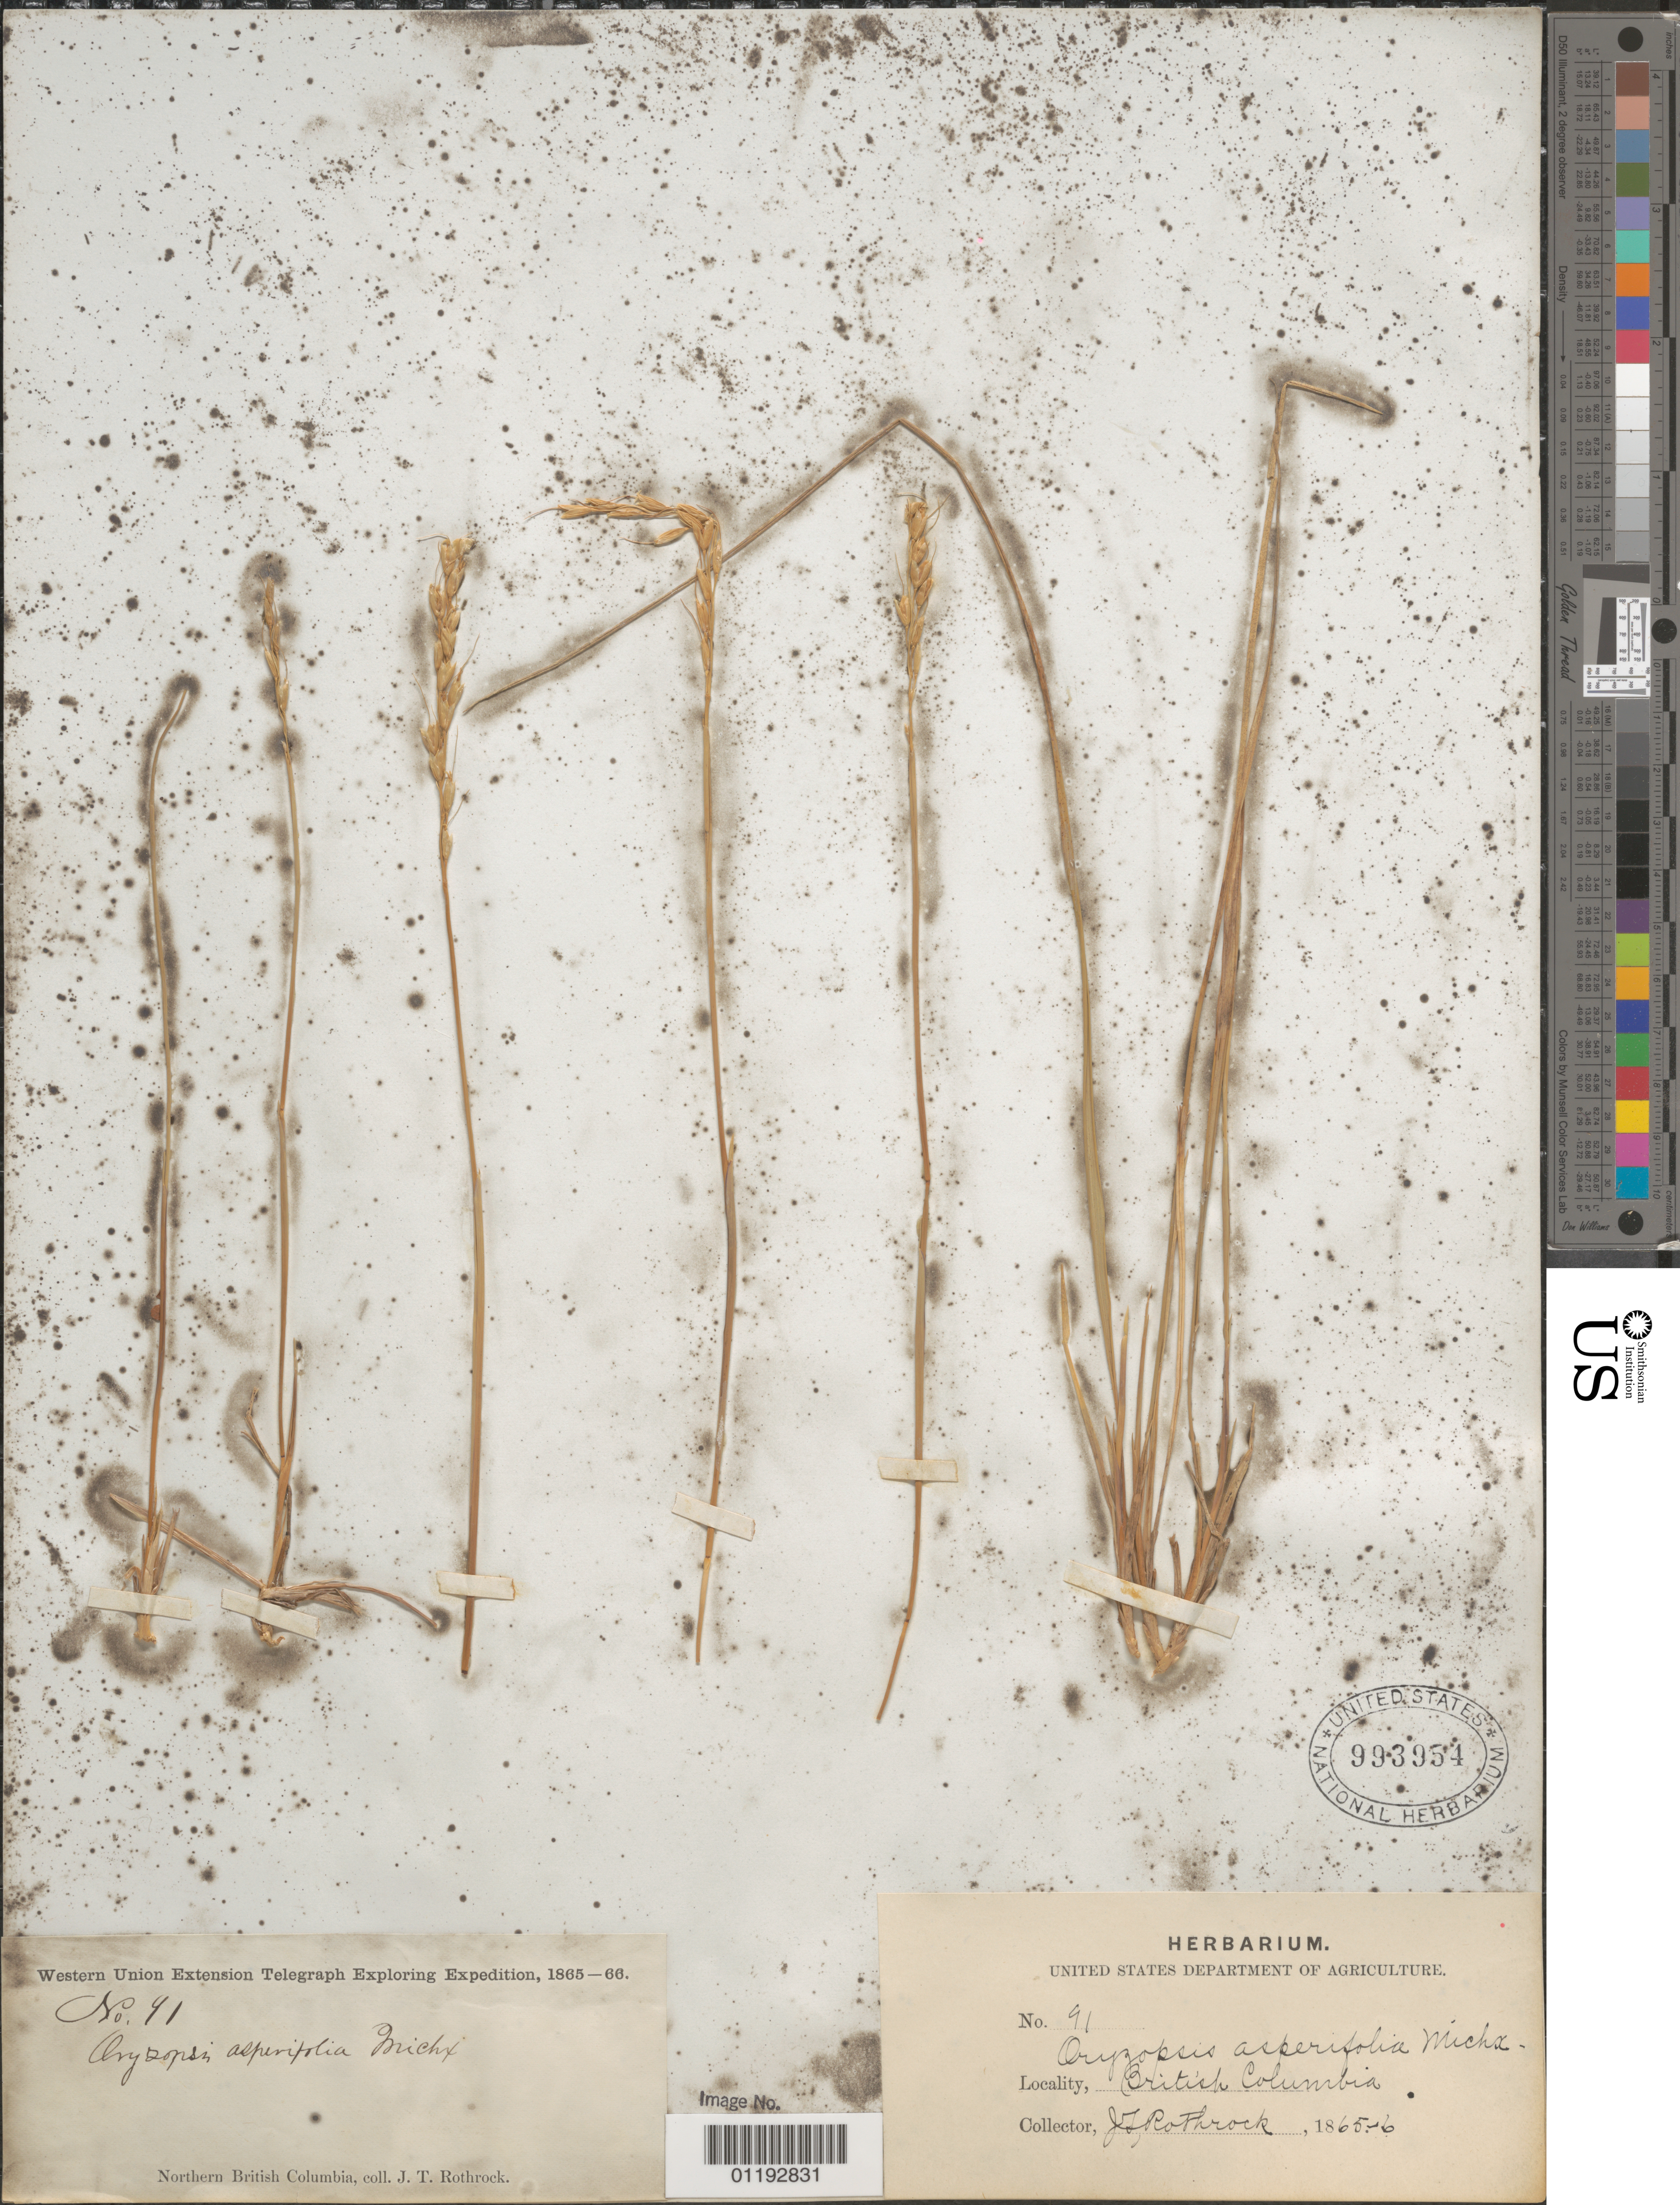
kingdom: Plantae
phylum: Tracheophyta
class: Liliopsida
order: Poales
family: Poaceae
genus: Oryzopsis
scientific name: Oryzopsis asperifolia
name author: Michx.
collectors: J. T. Rothrock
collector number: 91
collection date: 1865/1866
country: Canada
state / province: British Columbia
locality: Northern British Columbia.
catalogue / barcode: US 993954